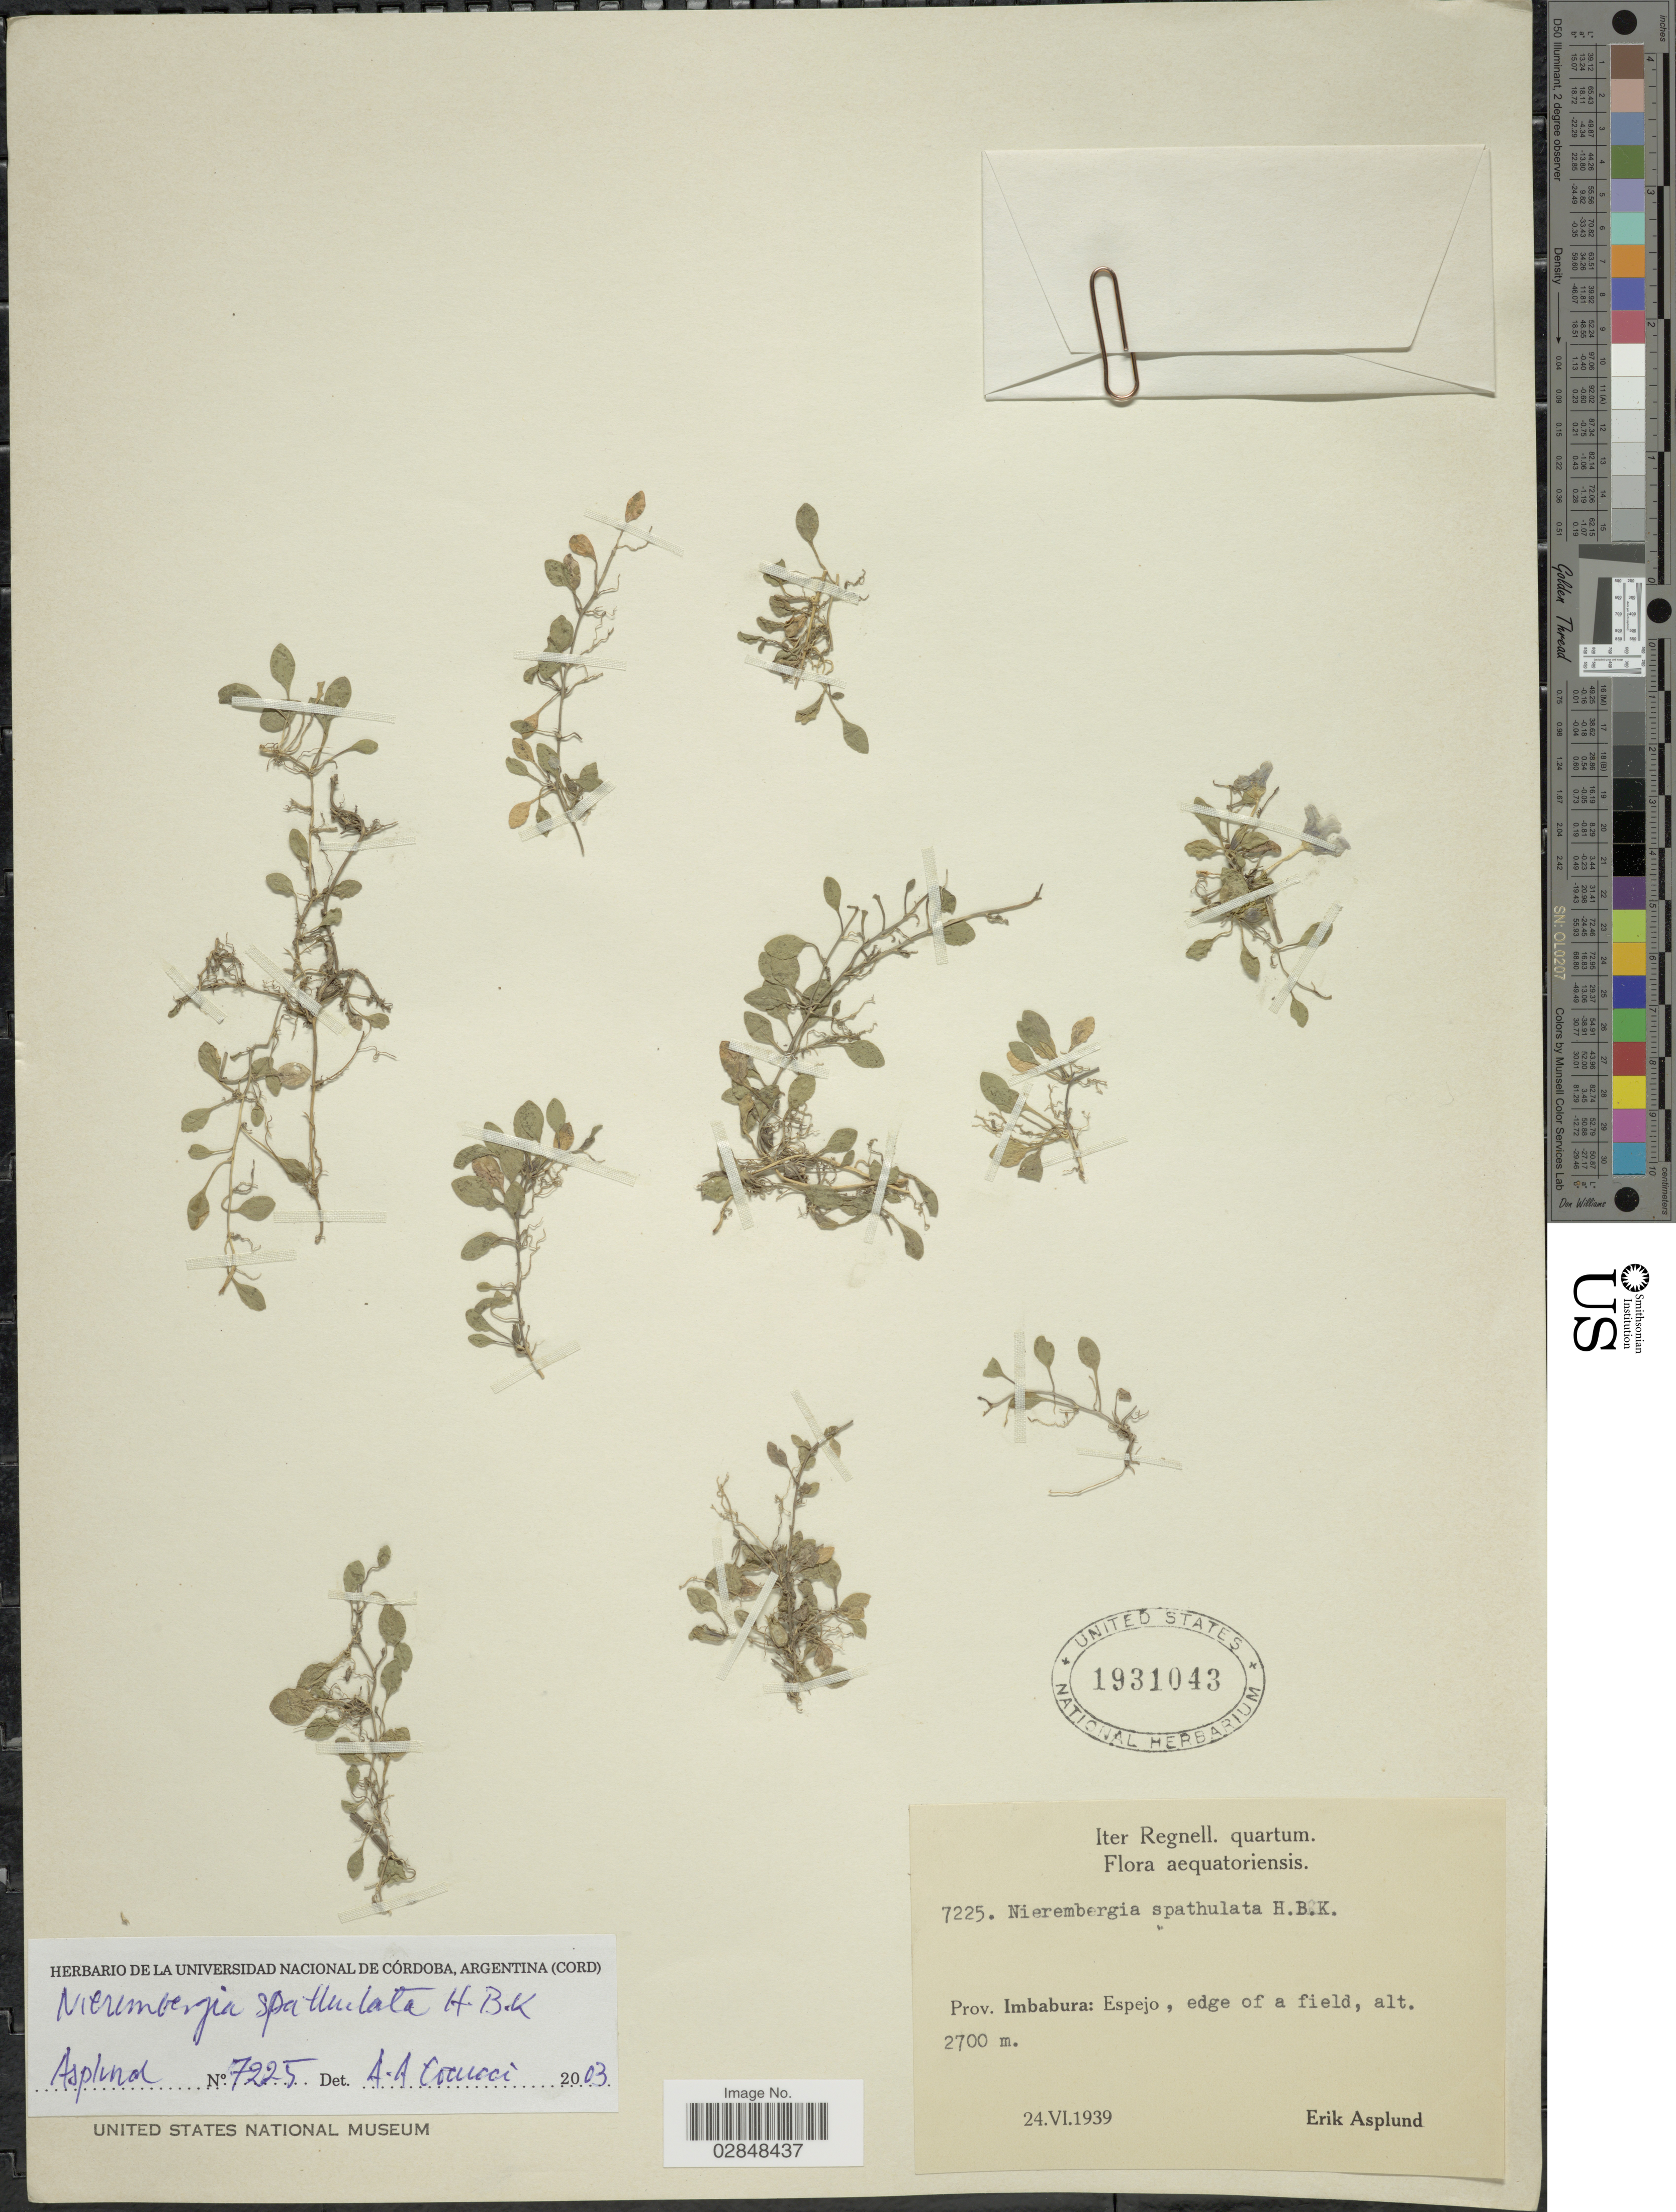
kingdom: Plantae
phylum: Tracheophyta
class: Magnoliopsida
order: Solanales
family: Solanaceae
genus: Nierembergia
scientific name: Nierembergia spathulata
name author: Kunth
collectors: E. Asplund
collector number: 7225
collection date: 1939-06-24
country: Ecuador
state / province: Imbabura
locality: Espejo, edge of a field.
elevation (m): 2700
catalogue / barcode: US 1931043